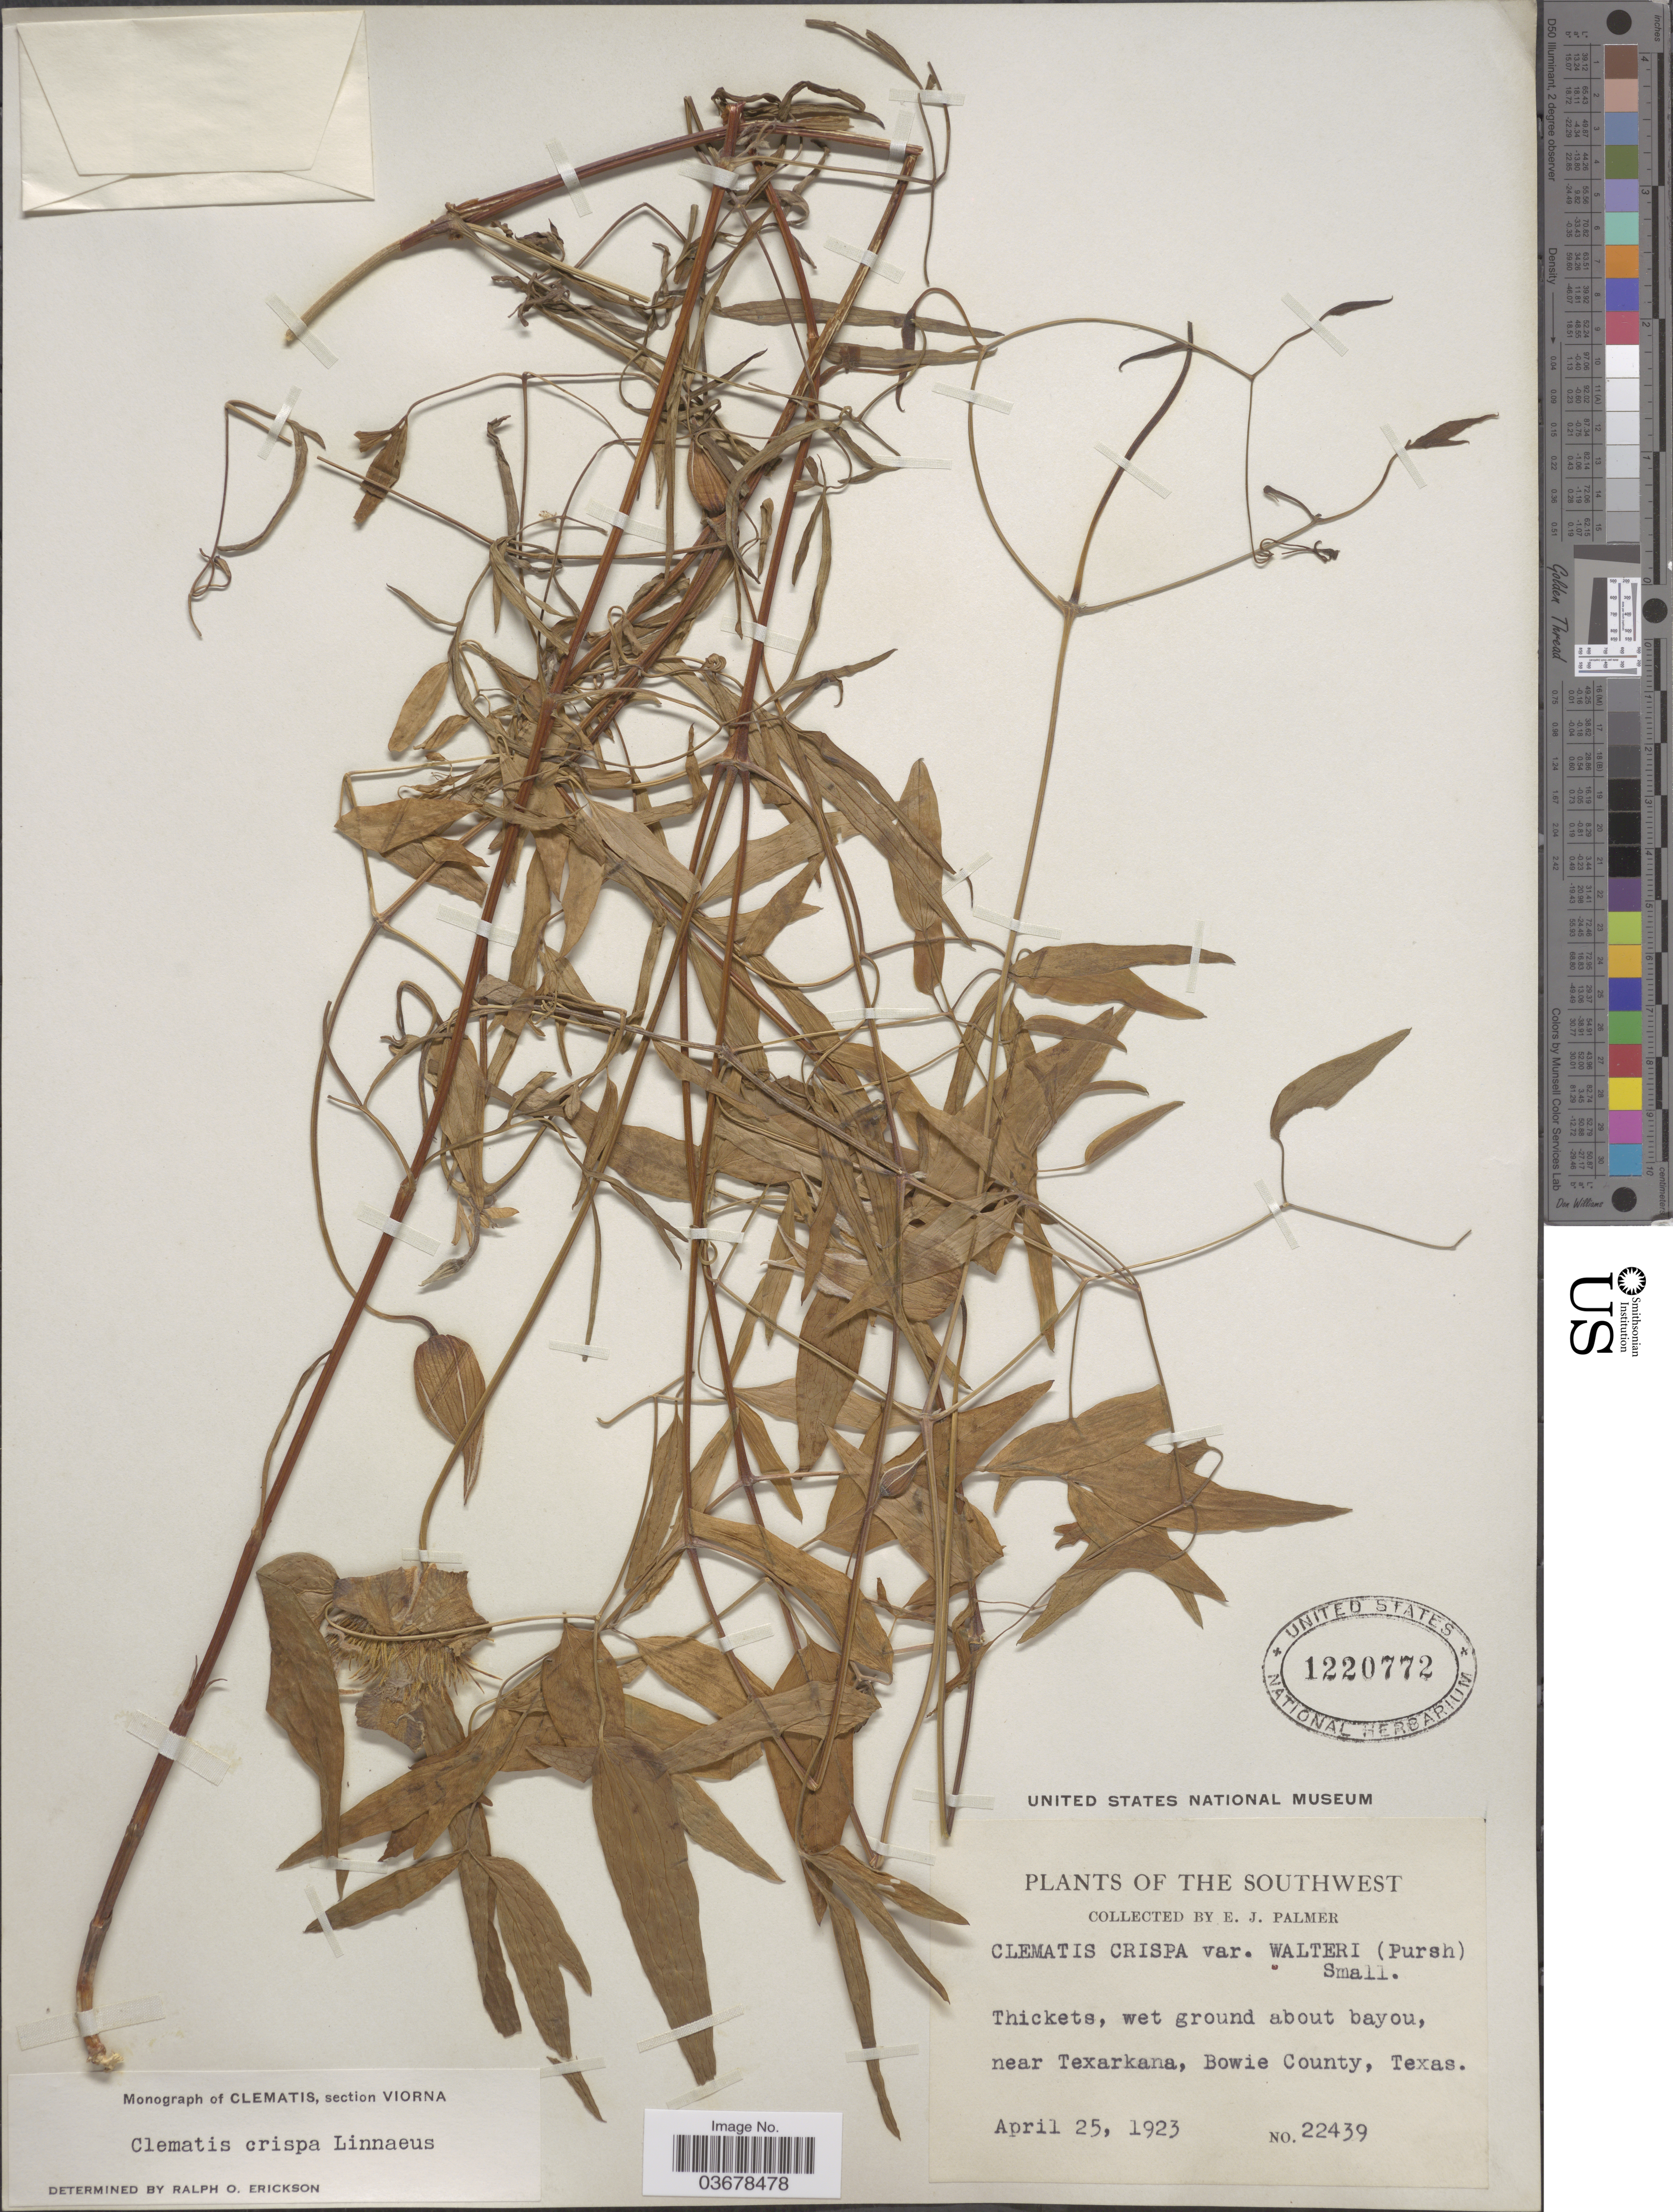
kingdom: Plantae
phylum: Tracheophyta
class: Magnoliopsida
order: Ranunculales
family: Ranunculaceae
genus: Clematis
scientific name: Clematis viorna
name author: L.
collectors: E. J. Palmer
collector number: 22439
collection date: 1923-04-25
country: United States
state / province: Texas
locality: The Southwest. Thickets, wet ground about bayou, near Texarkana, Bowie County.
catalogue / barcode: US 1220772